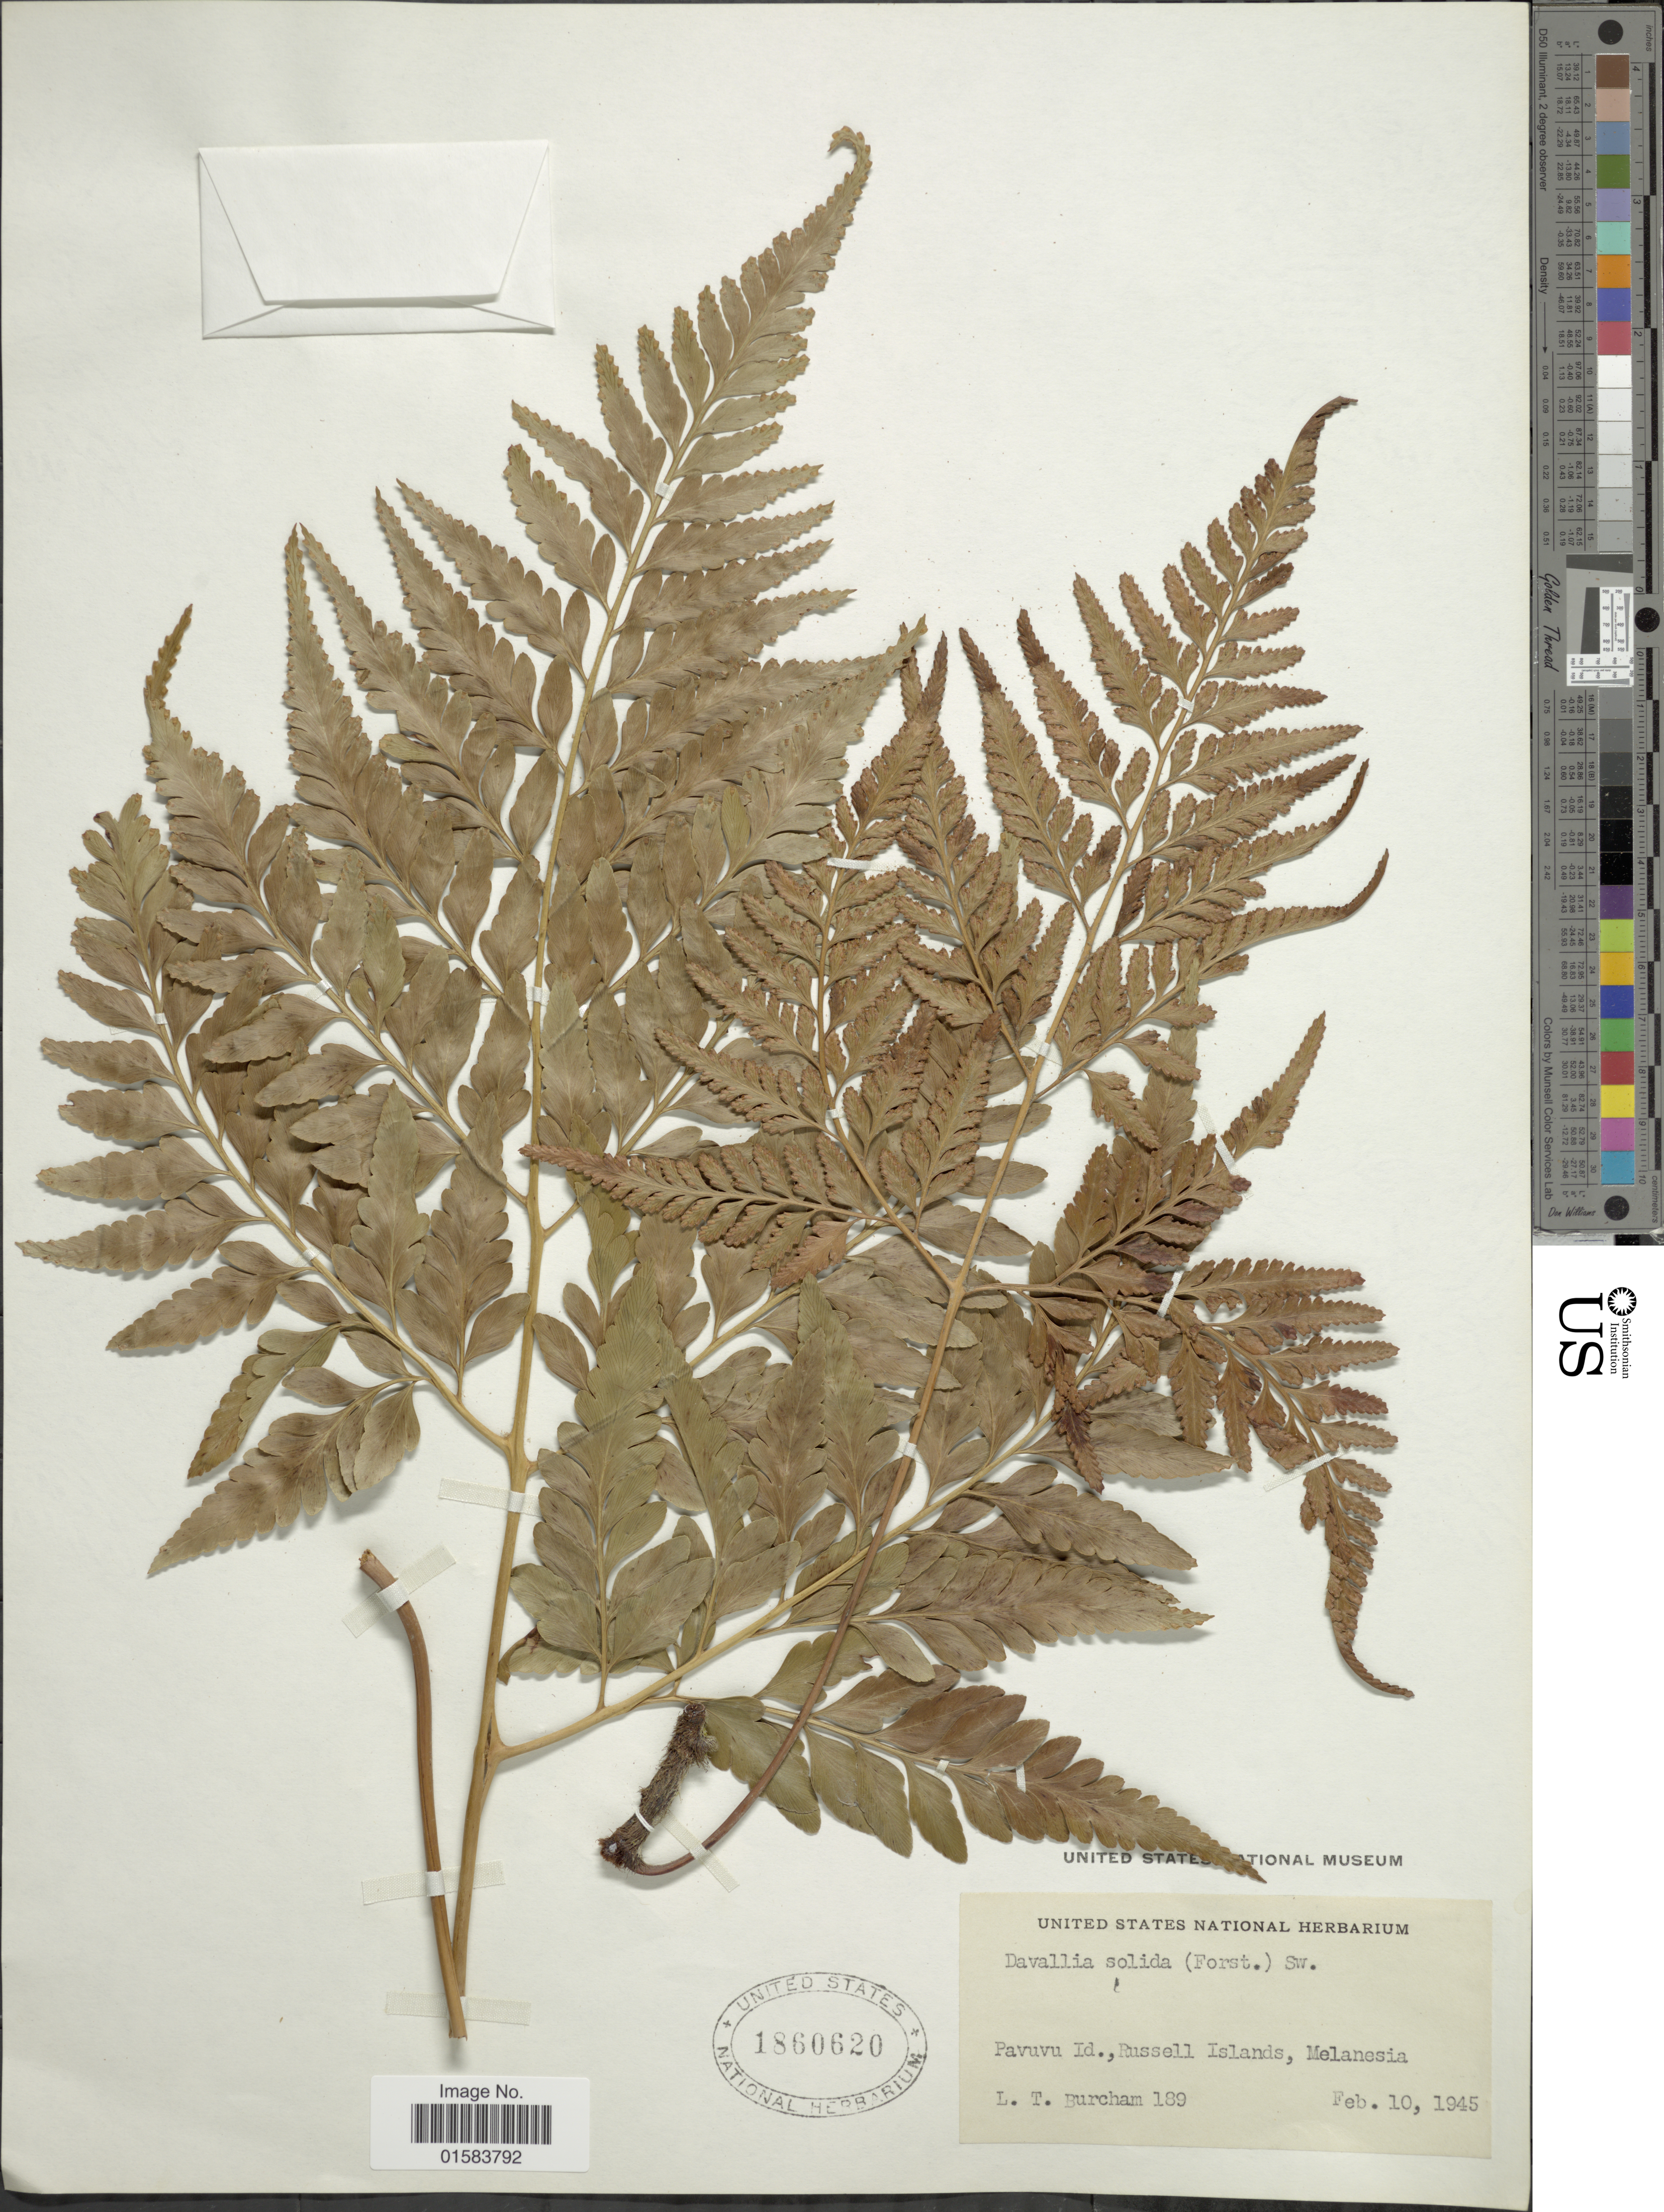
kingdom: Plantae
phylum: Tracheophyta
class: Polypodiopsida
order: Polypodiales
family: Davalliaceae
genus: Davallia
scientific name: Davallia solida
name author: (G. Forst.) Sw.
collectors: L. Burcham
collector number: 189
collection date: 1945-02-10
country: Solomon Islands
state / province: Solomon Islands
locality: Pavuvu Is., Russel Islands, Melanesia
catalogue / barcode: US 1860620